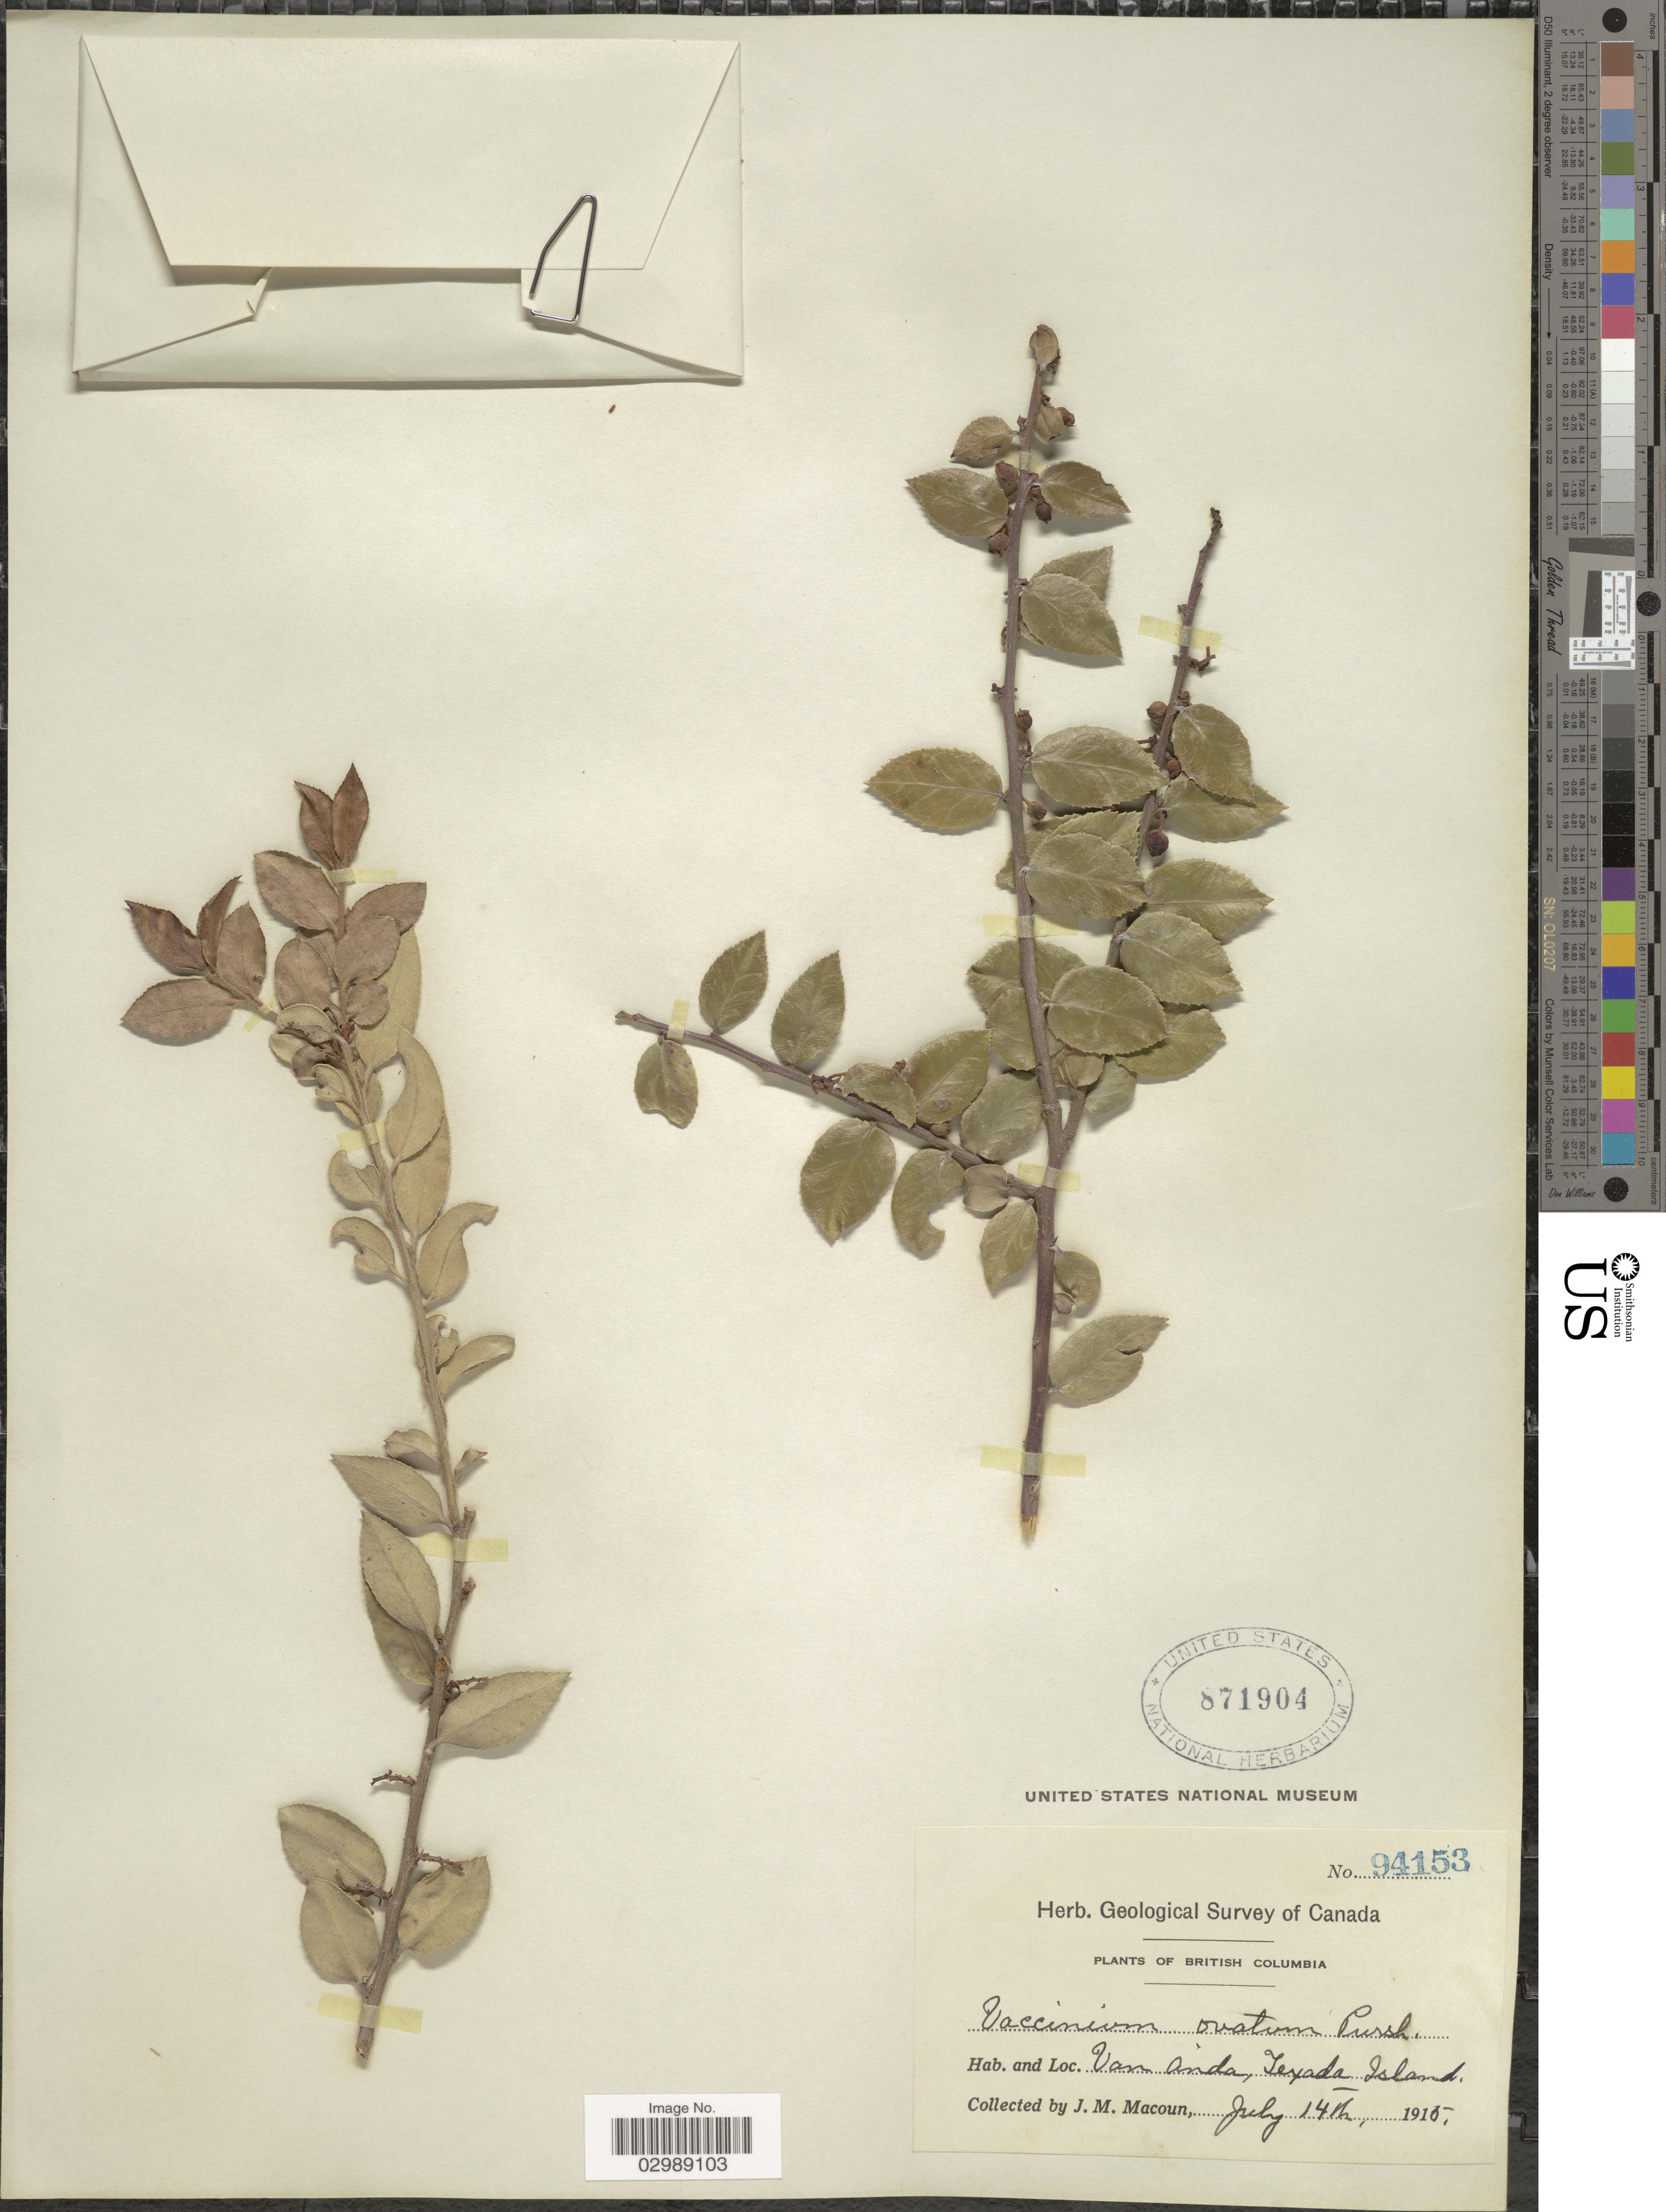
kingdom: Plantae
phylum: Tracheophyta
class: Magnoliopsida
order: Ericales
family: Ericaceae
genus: Vaccinium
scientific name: Vaccinium ovatum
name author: Pursh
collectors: J. M. Macoun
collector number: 94153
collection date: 1915-07-14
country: Canada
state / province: British Columbia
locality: Van Anda, Texada Island.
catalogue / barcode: US 871904